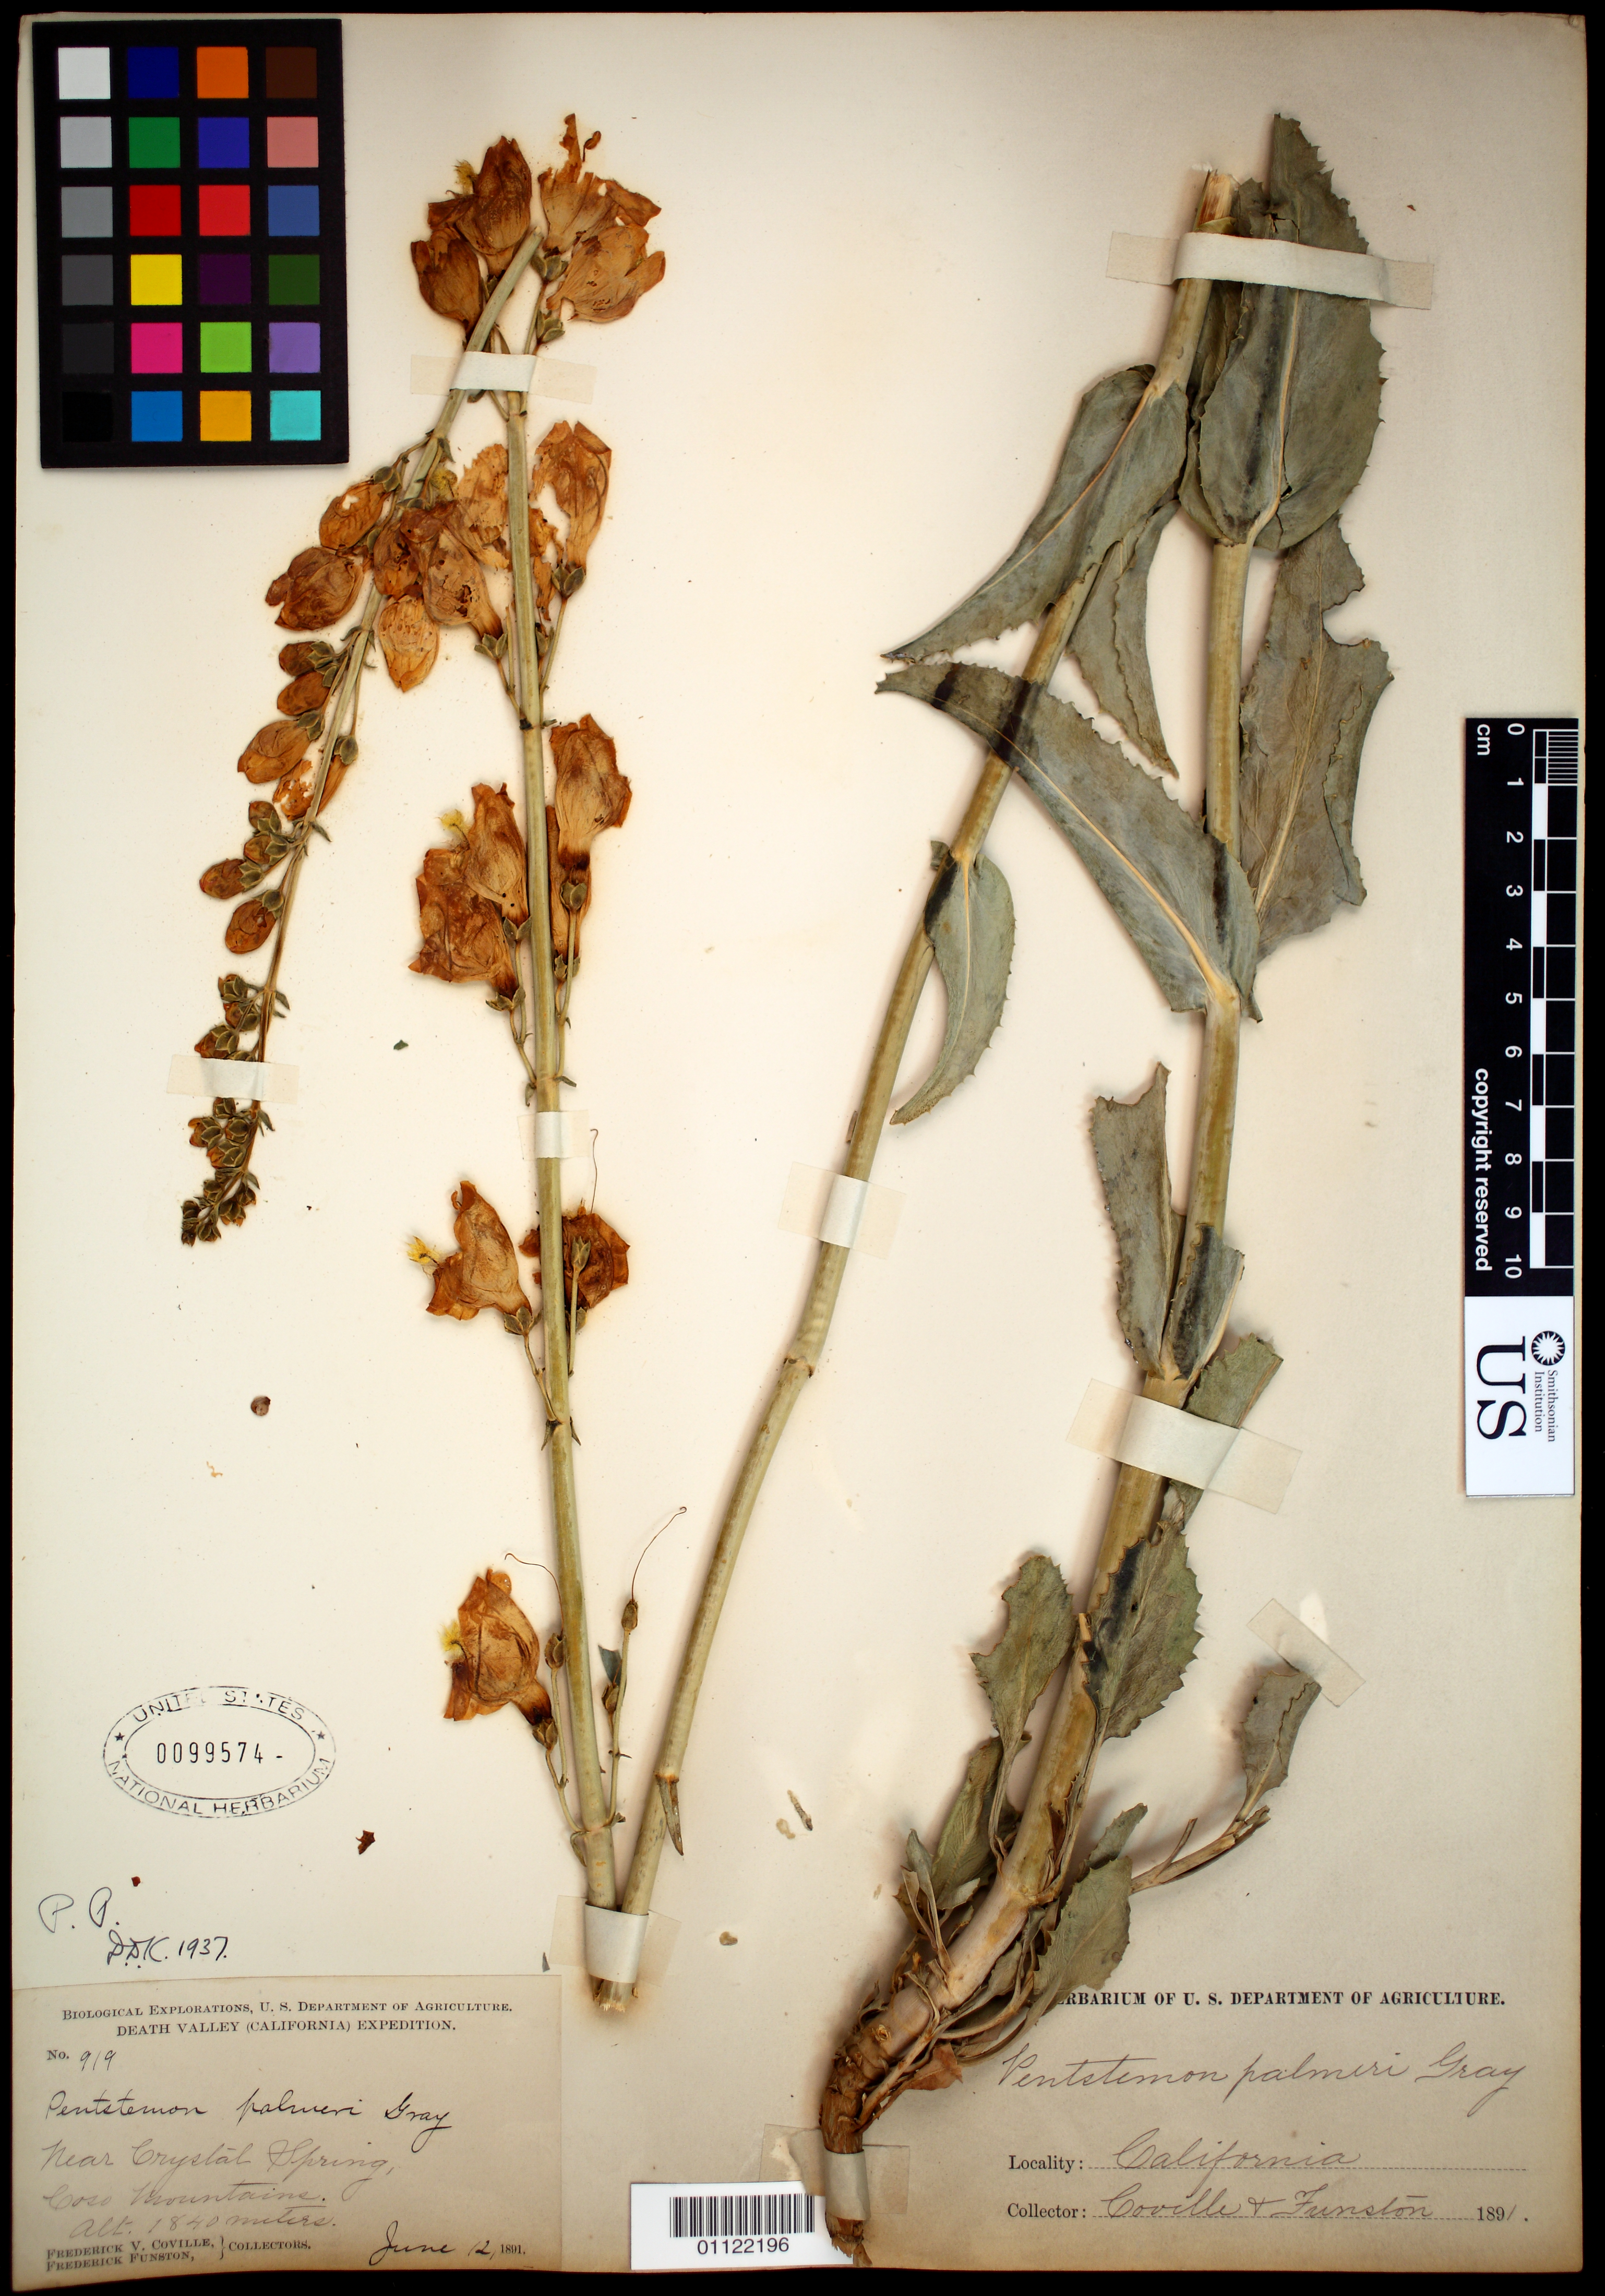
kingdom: Plantae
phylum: Tracheophyta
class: Magnoliopsida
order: Lamiales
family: Plantaginaceae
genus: Penstemon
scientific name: Penstemon palmeri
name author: A. Gray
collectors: F. V. Coville & F. Funston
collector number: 919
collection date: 1891-06-12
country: United States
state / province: California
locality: near Crystal Spring, Coso Mountains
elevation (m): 1840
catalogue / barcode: US 99574